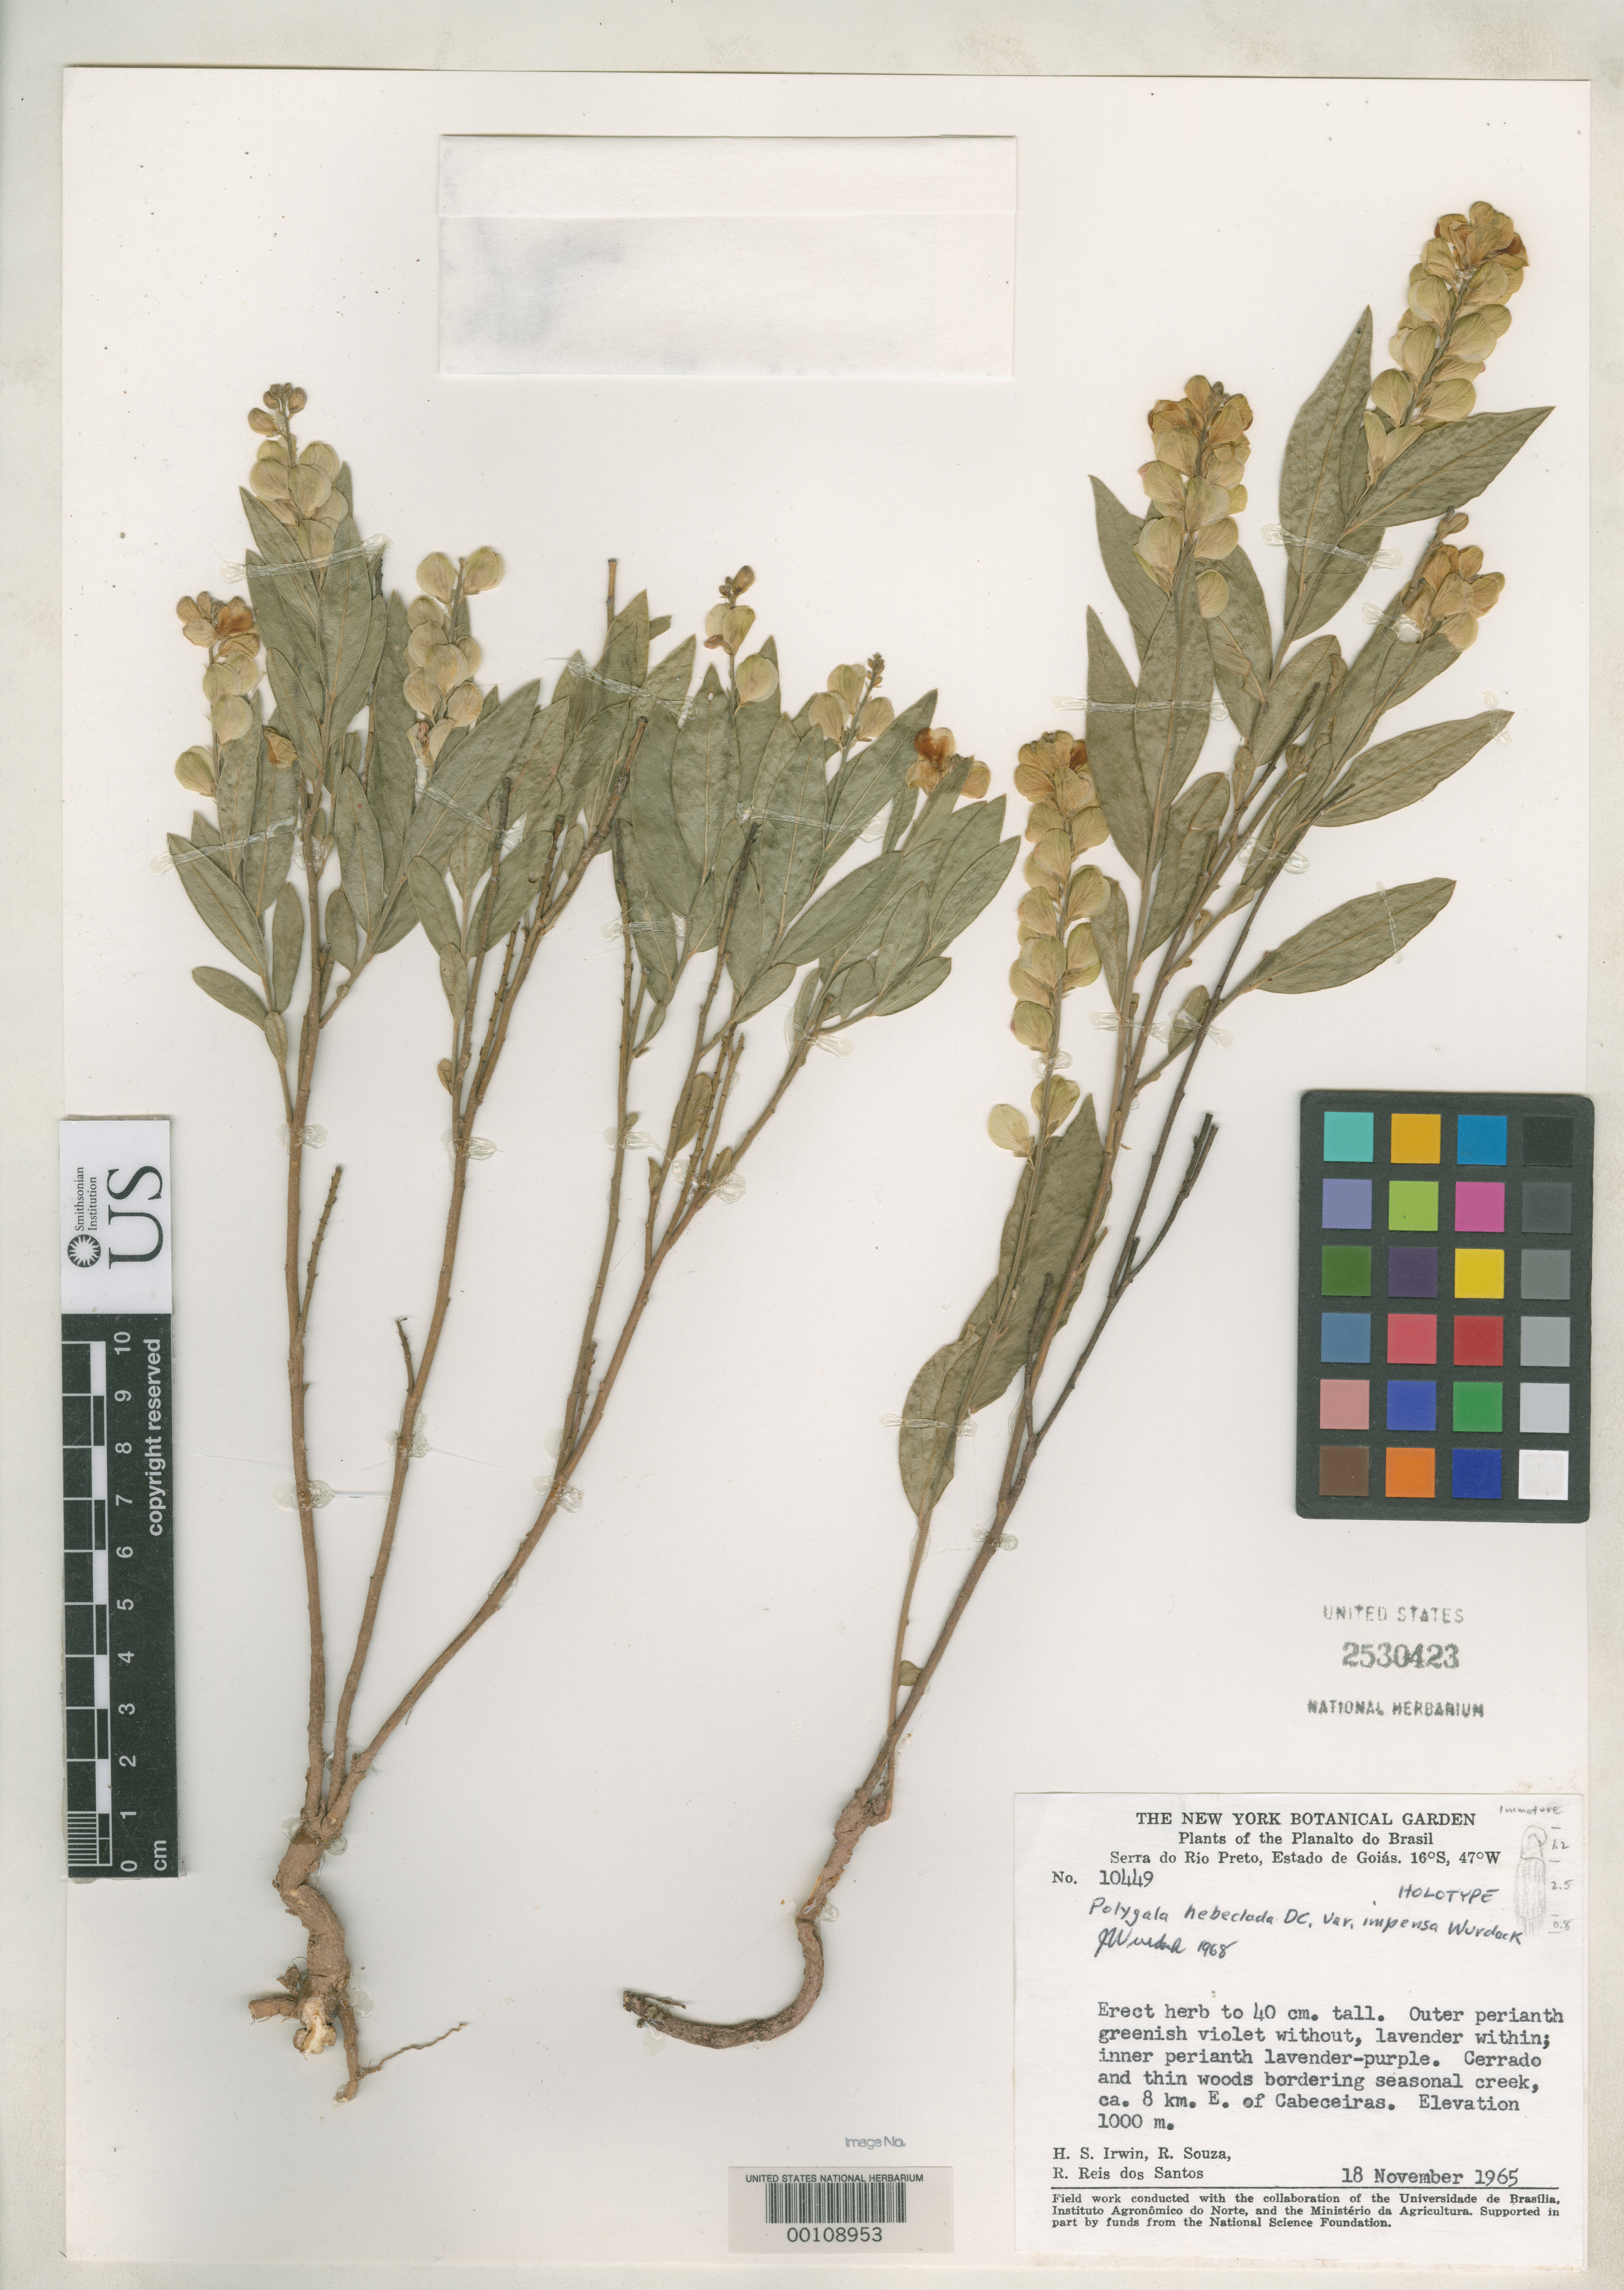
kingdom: Plantae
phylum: Tracheophyta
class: Magnoliopsida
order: Fabales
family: Polygalaceae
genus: Polygala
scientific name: Polygala hebeclada var. impensa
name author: Wurdack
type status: Holotype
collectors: H. Irwin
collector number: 10449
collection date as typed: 18 Nov 1965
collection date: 1965-11-18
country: Brazil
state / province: Goiás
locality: Serra do Rio Petro.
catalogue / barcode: US 2530423